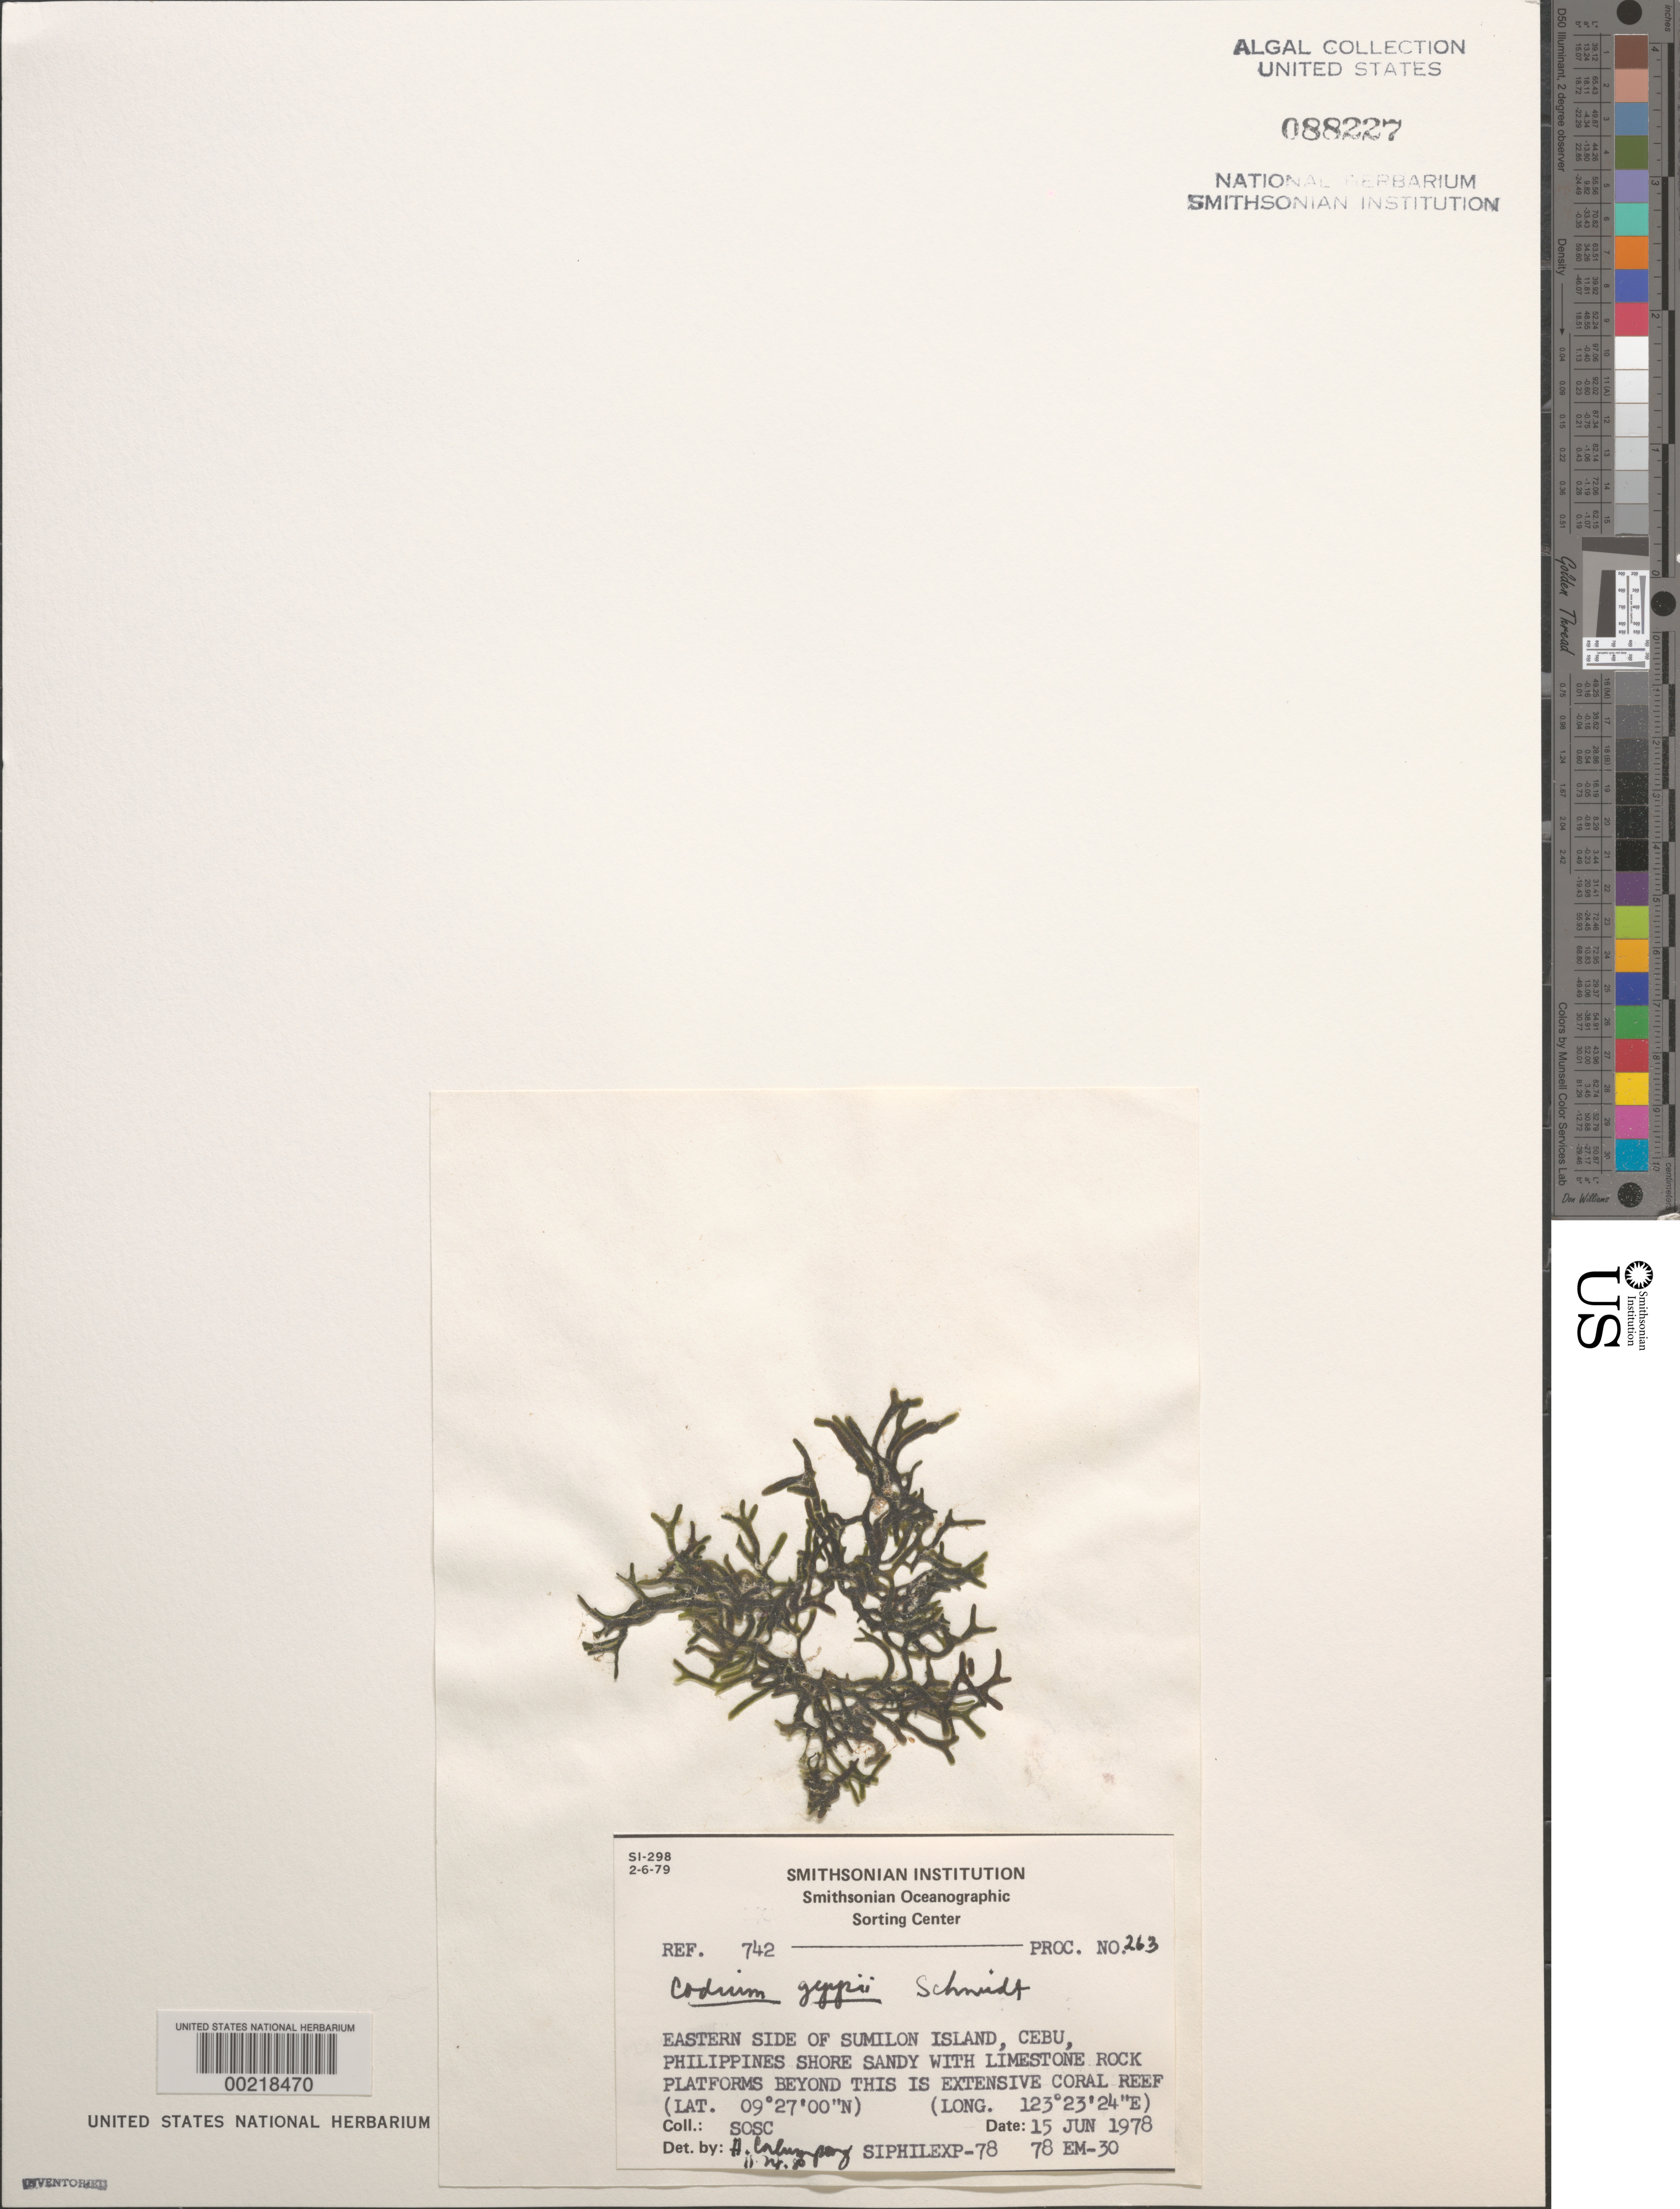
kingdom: Plantae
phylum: Chlorophyta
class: Ulvophyceae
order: Bryopsidales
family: Codiaceae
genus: Codium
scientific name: Codium geppii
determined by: Calumpong, H. P.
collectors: SOSC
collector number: Station 78 Em-30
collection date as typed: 15 Jun 1978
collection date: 1978-06-15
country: Philippines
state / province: Central Visayas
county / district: Cebu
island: Sumilon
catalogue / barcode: US 88227